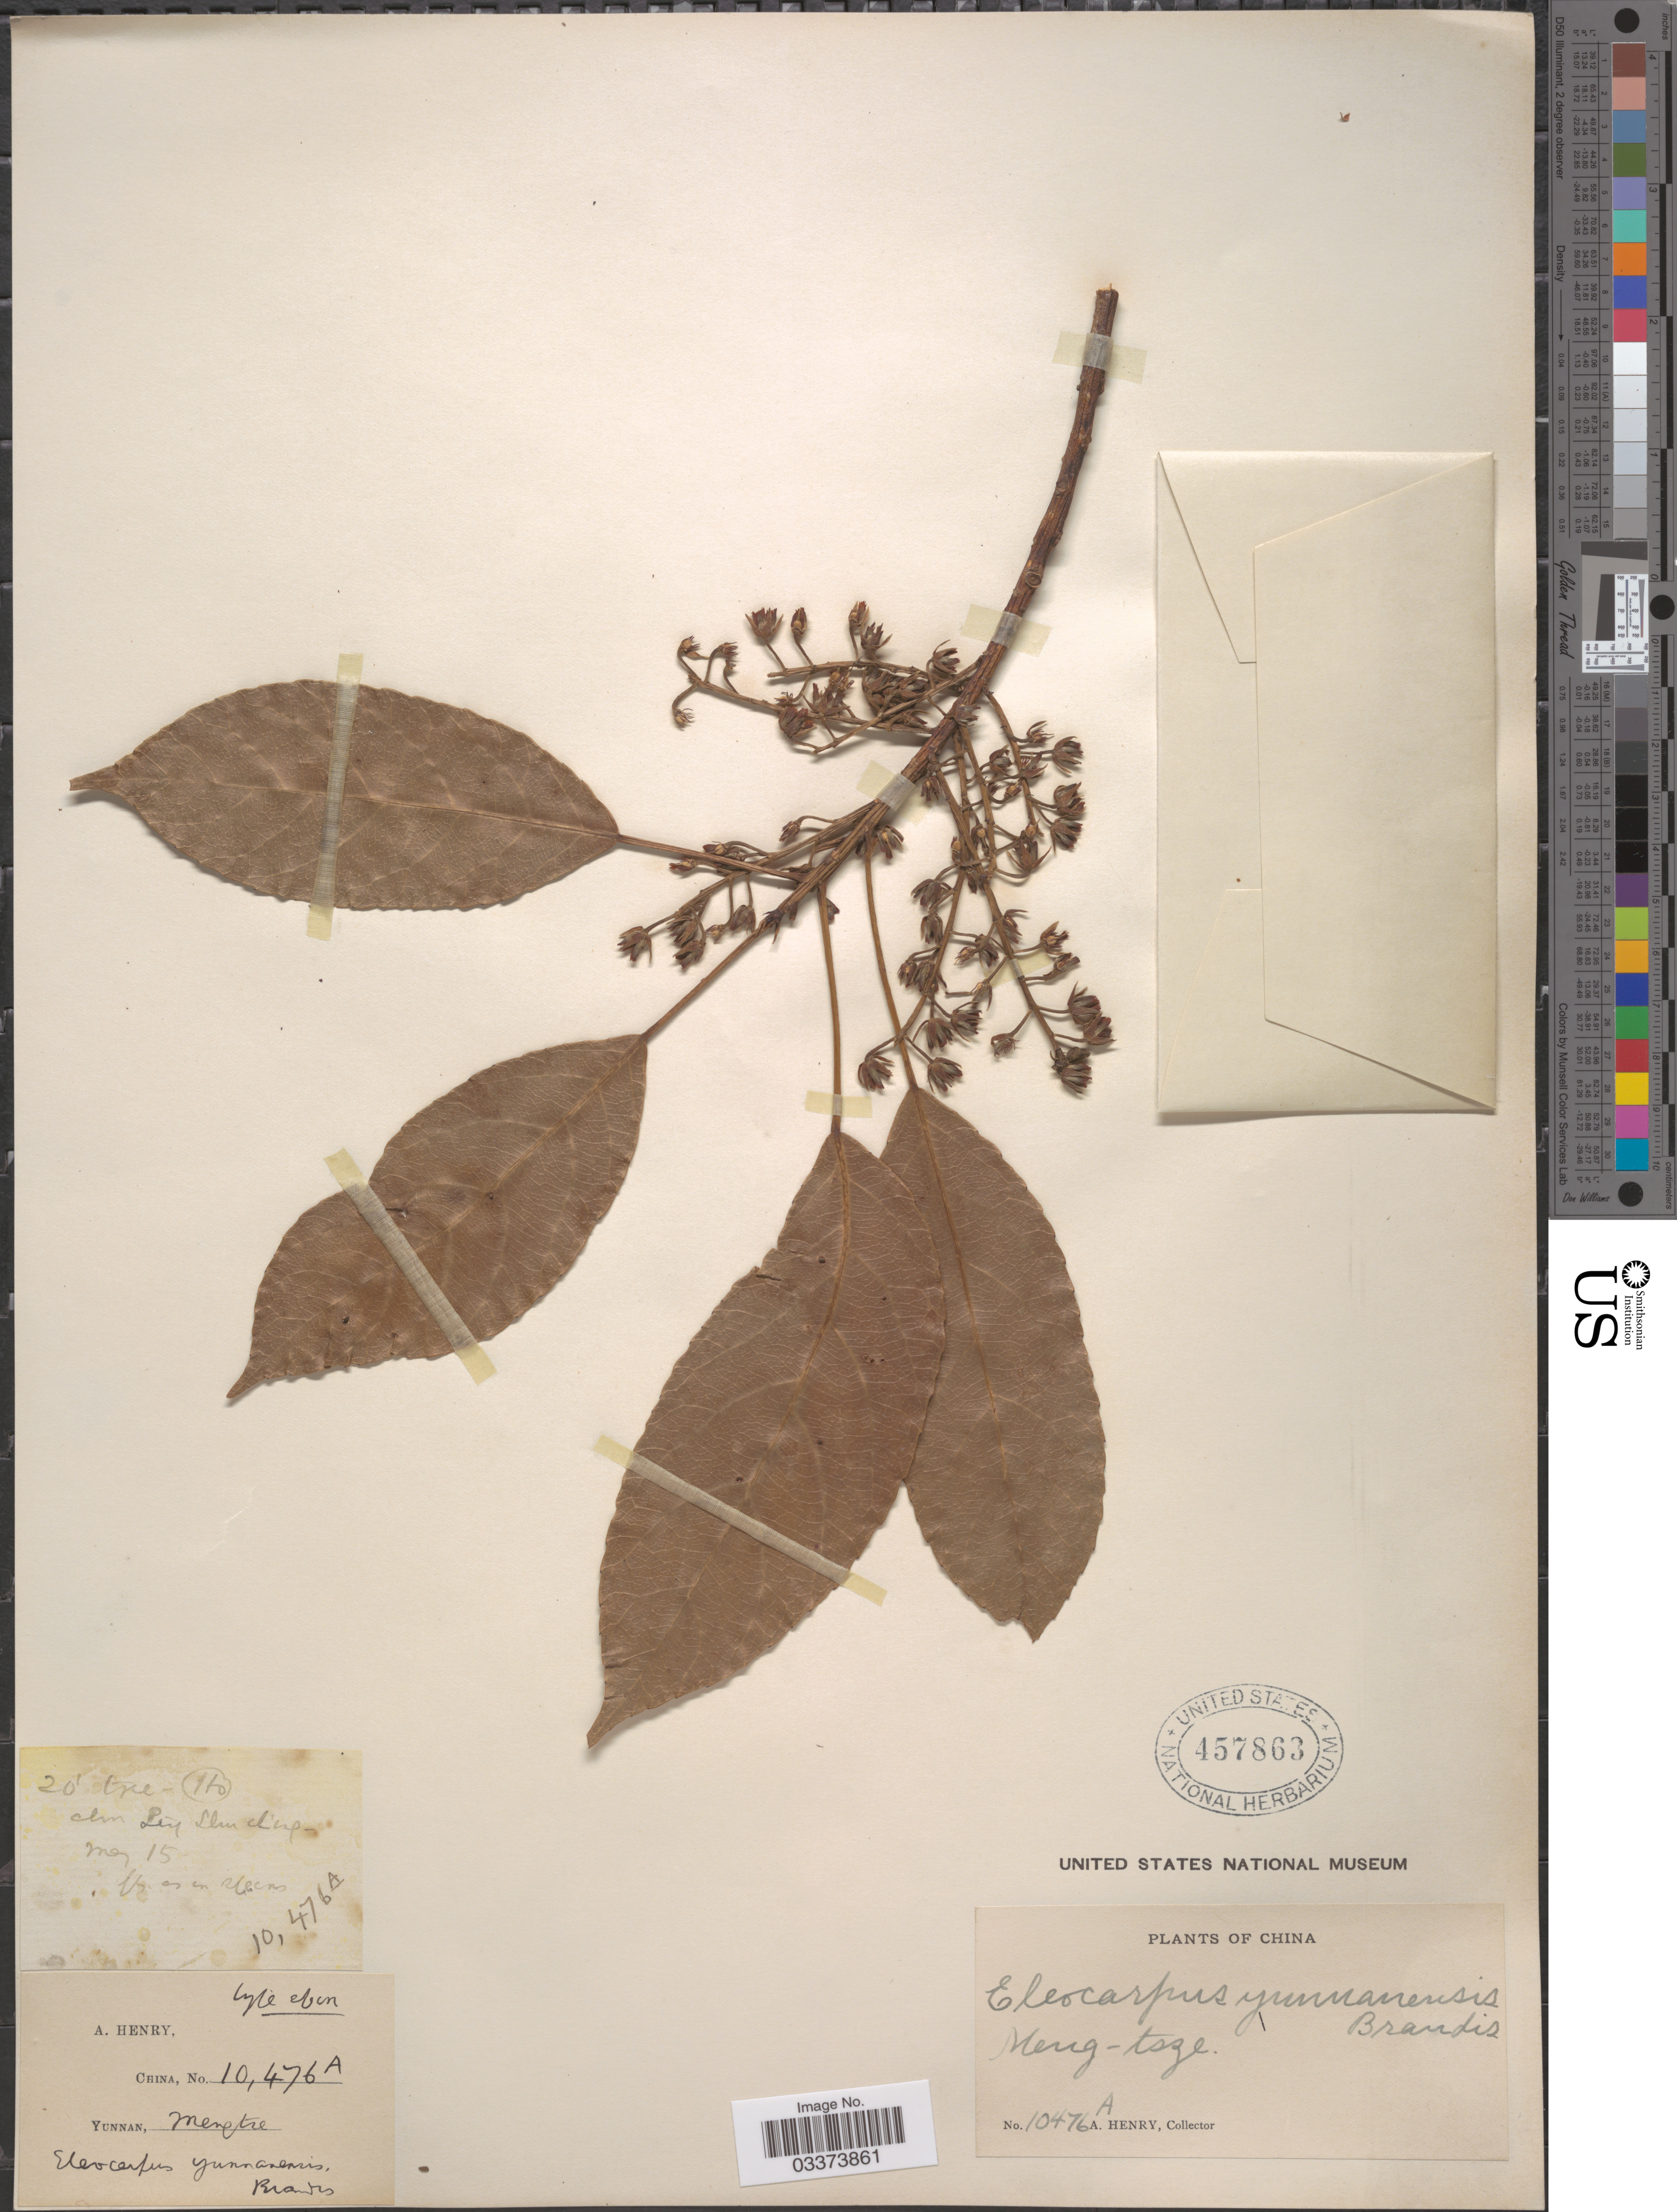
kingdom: Plantae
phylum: Tracheophyta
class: Magnoliopsida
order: Oxalidales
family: Elaeocarpaceae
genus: Elaeocarpus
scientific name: Elaeocarpus japonicus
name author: Siebold & Zucc.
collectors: A. Henry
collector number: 10476 A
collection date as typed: Transcribed d/m/y: /5/15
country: China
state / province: Yunnan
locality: Meng-tsze.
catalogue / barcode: US 457863